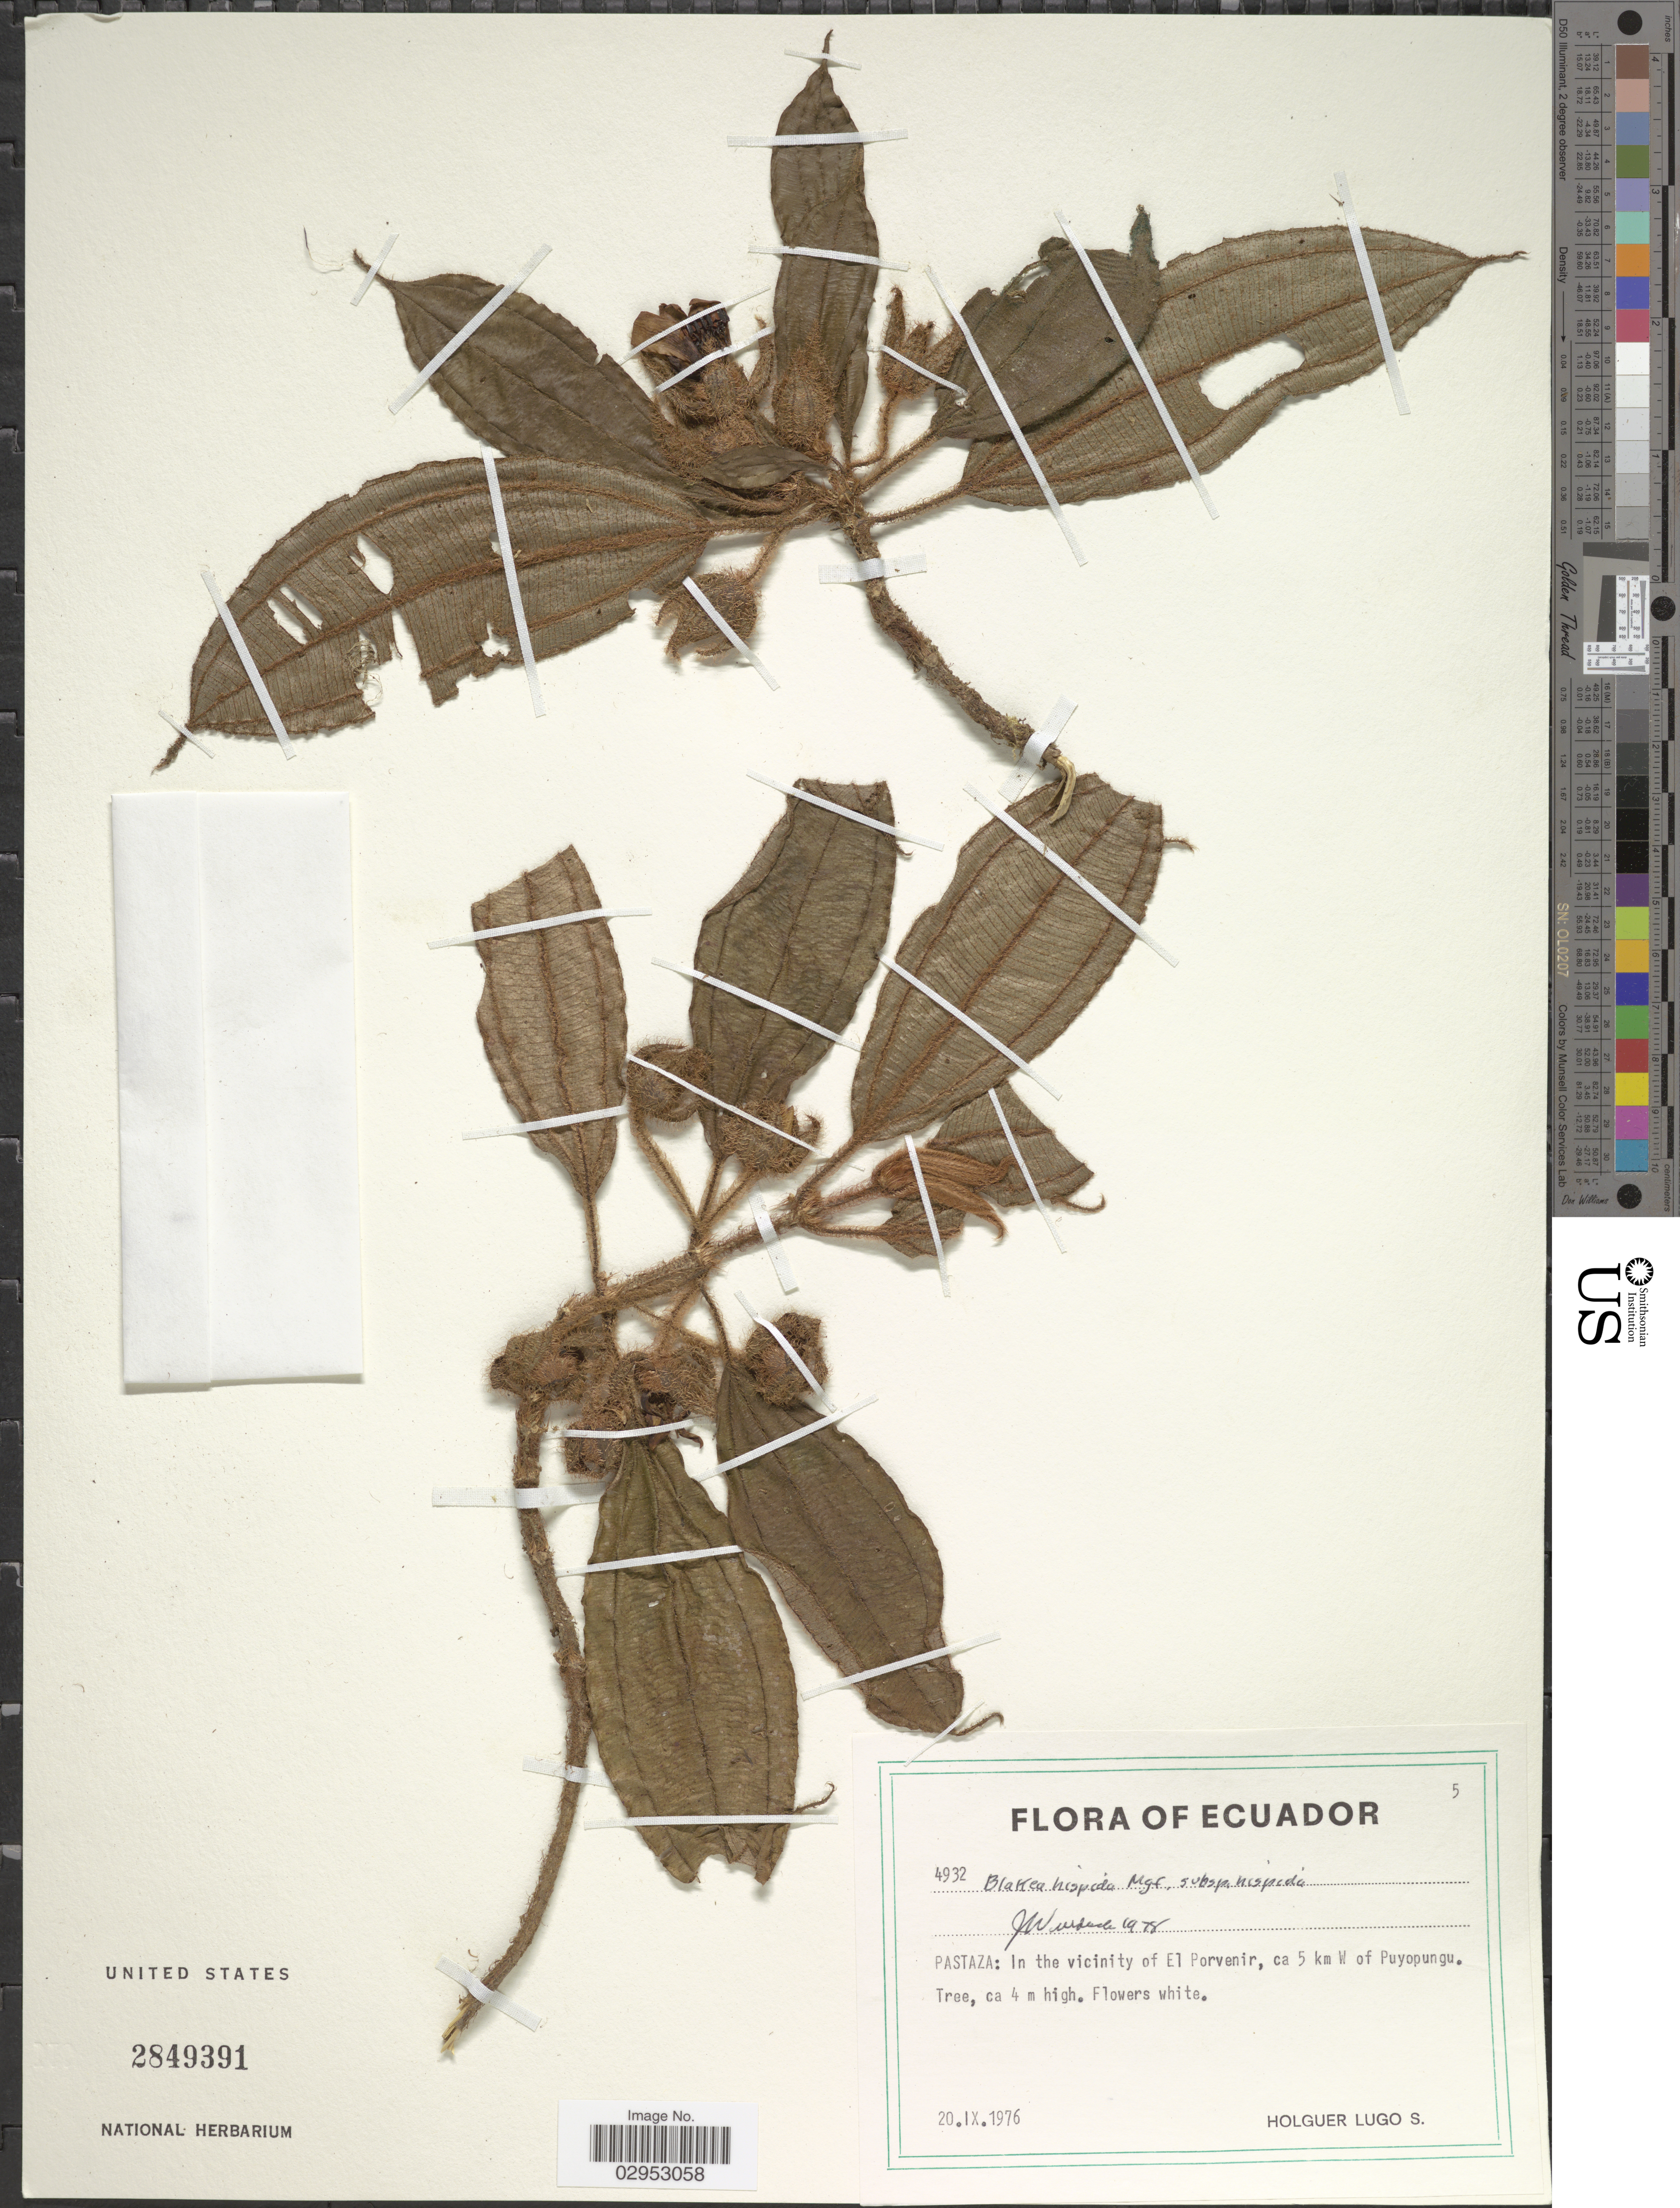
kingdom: Plantae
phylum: Tracheophyta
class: Magnoliopsida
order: Myrtales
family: Melastomataceae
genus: Blakea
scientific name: Blakea hispida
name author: Markgr.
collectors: H. Lugo S.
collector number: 4932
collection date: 1976-09-20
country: Ecuador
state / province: Pastaza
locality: In the vicinity of El Porvenir, ca 5 km W of Puyopungu.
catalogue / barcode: US 2849391